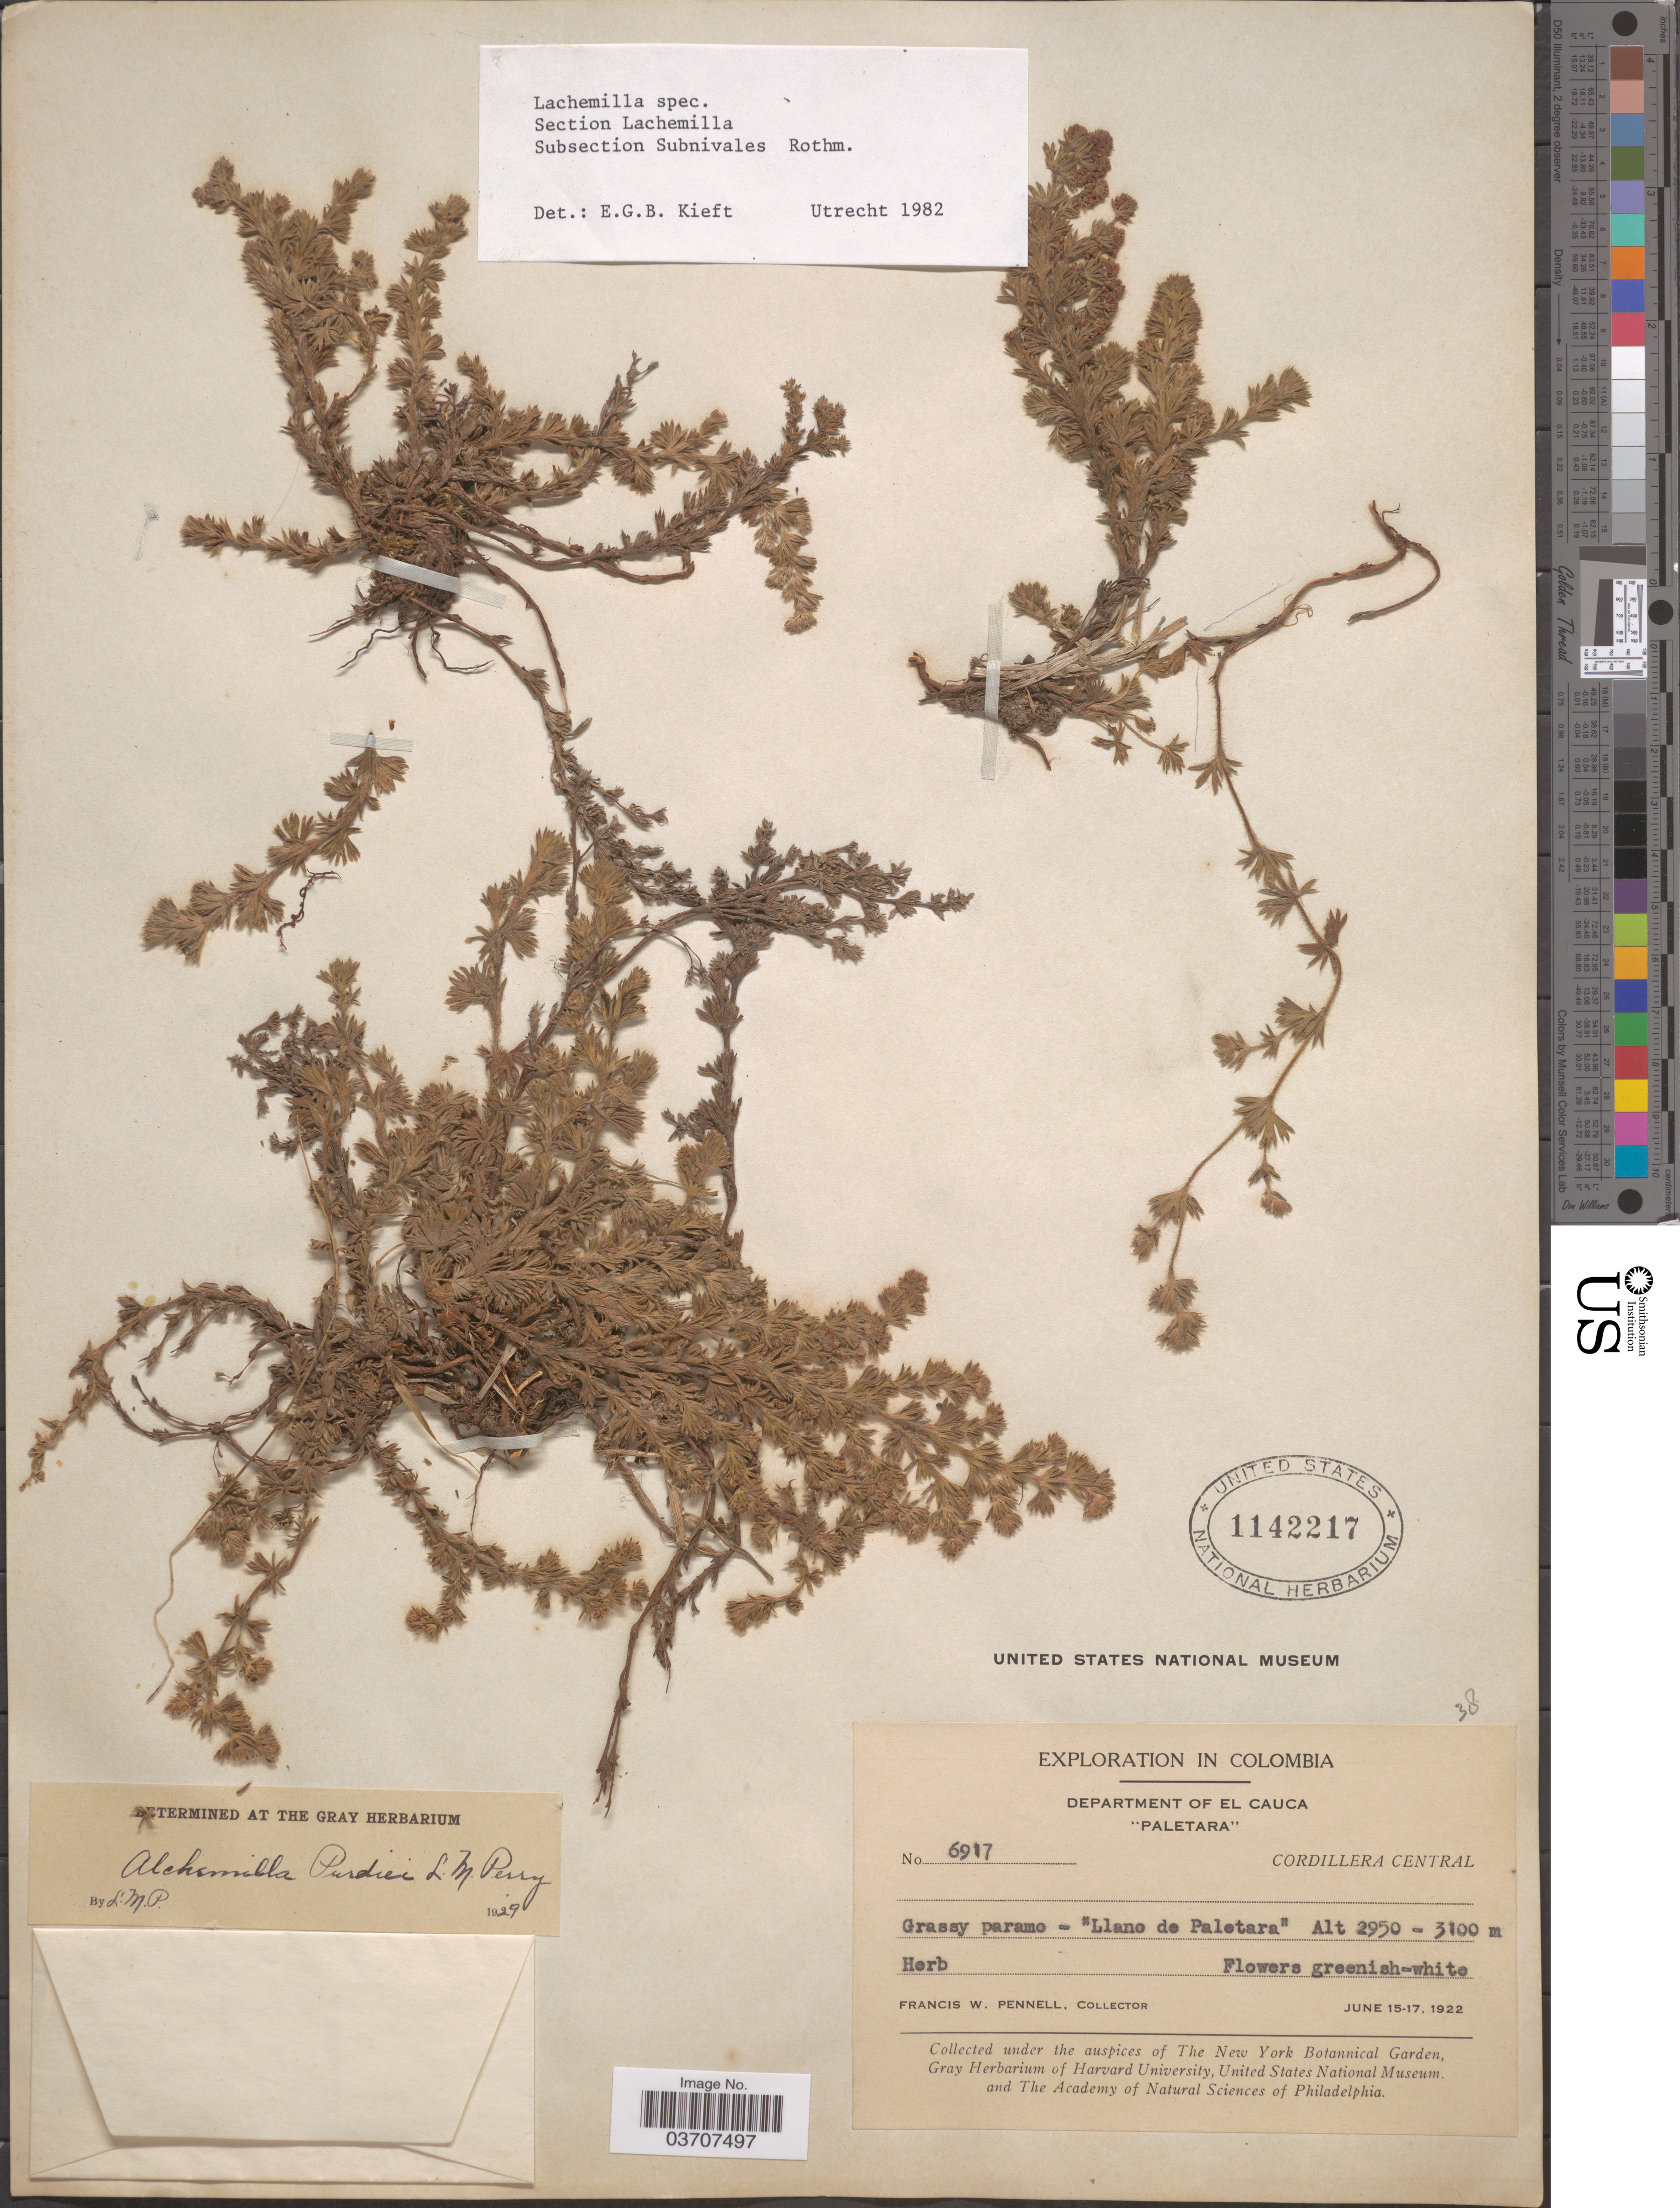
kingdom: Plantae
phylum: Tracheophyta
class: Magnoliopsida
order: Rosales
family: Rosaceae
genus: Lachemilla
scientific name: Lachemilla sp.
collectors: F. W. Pennell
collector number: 6917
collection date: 1922-06-15/1922-06-17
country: Colombia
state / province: Cauca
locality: Department of El Cauca. "Paletara". Cordillera Central. "Llano de Paletara".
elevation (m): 2950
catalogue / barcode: US 1142217